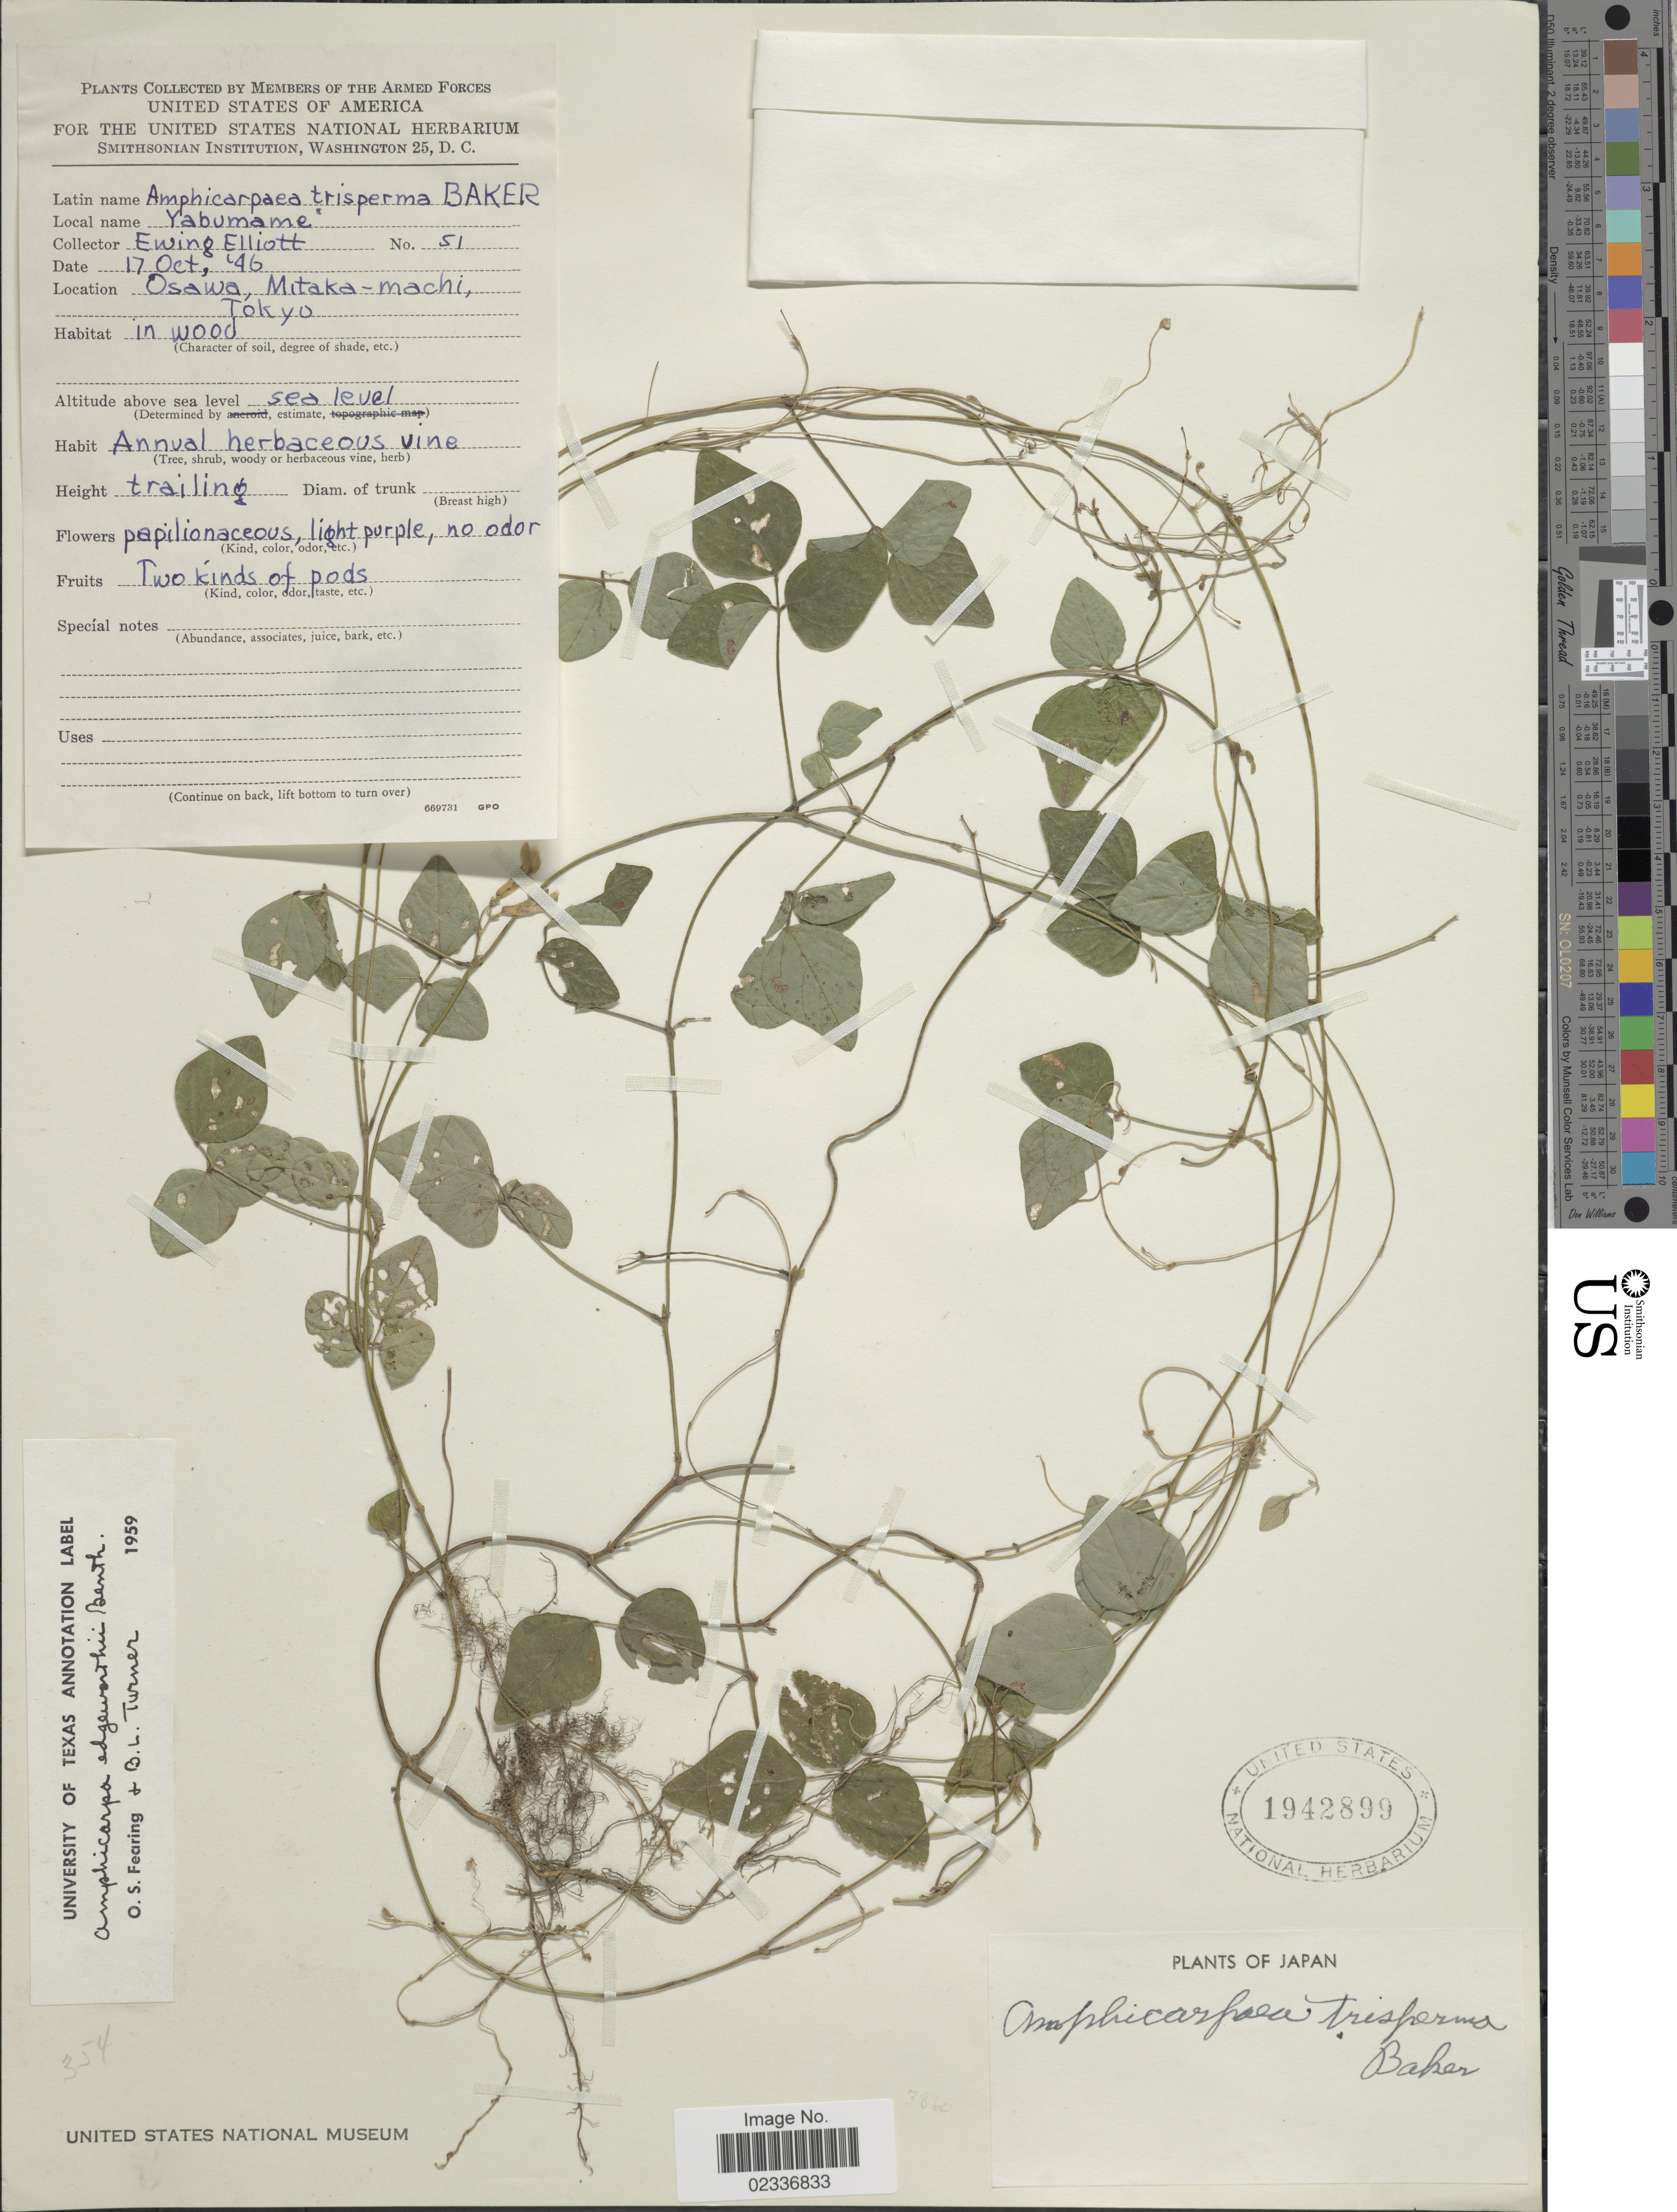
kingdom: Plantae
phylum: Tracheophyta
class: Magnoliopsida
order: Fabales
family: Fabaceae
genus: Amphicarpaea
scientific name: Amphicarpaea edgeworthii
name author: Benth.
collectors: E. Elliott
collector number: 51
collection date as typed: Transcribed d/m/y: 17/10/46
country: Japan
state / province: Tokyo, Federal City of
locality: Osawa, Mitaka-machi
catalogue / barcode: US 1942899